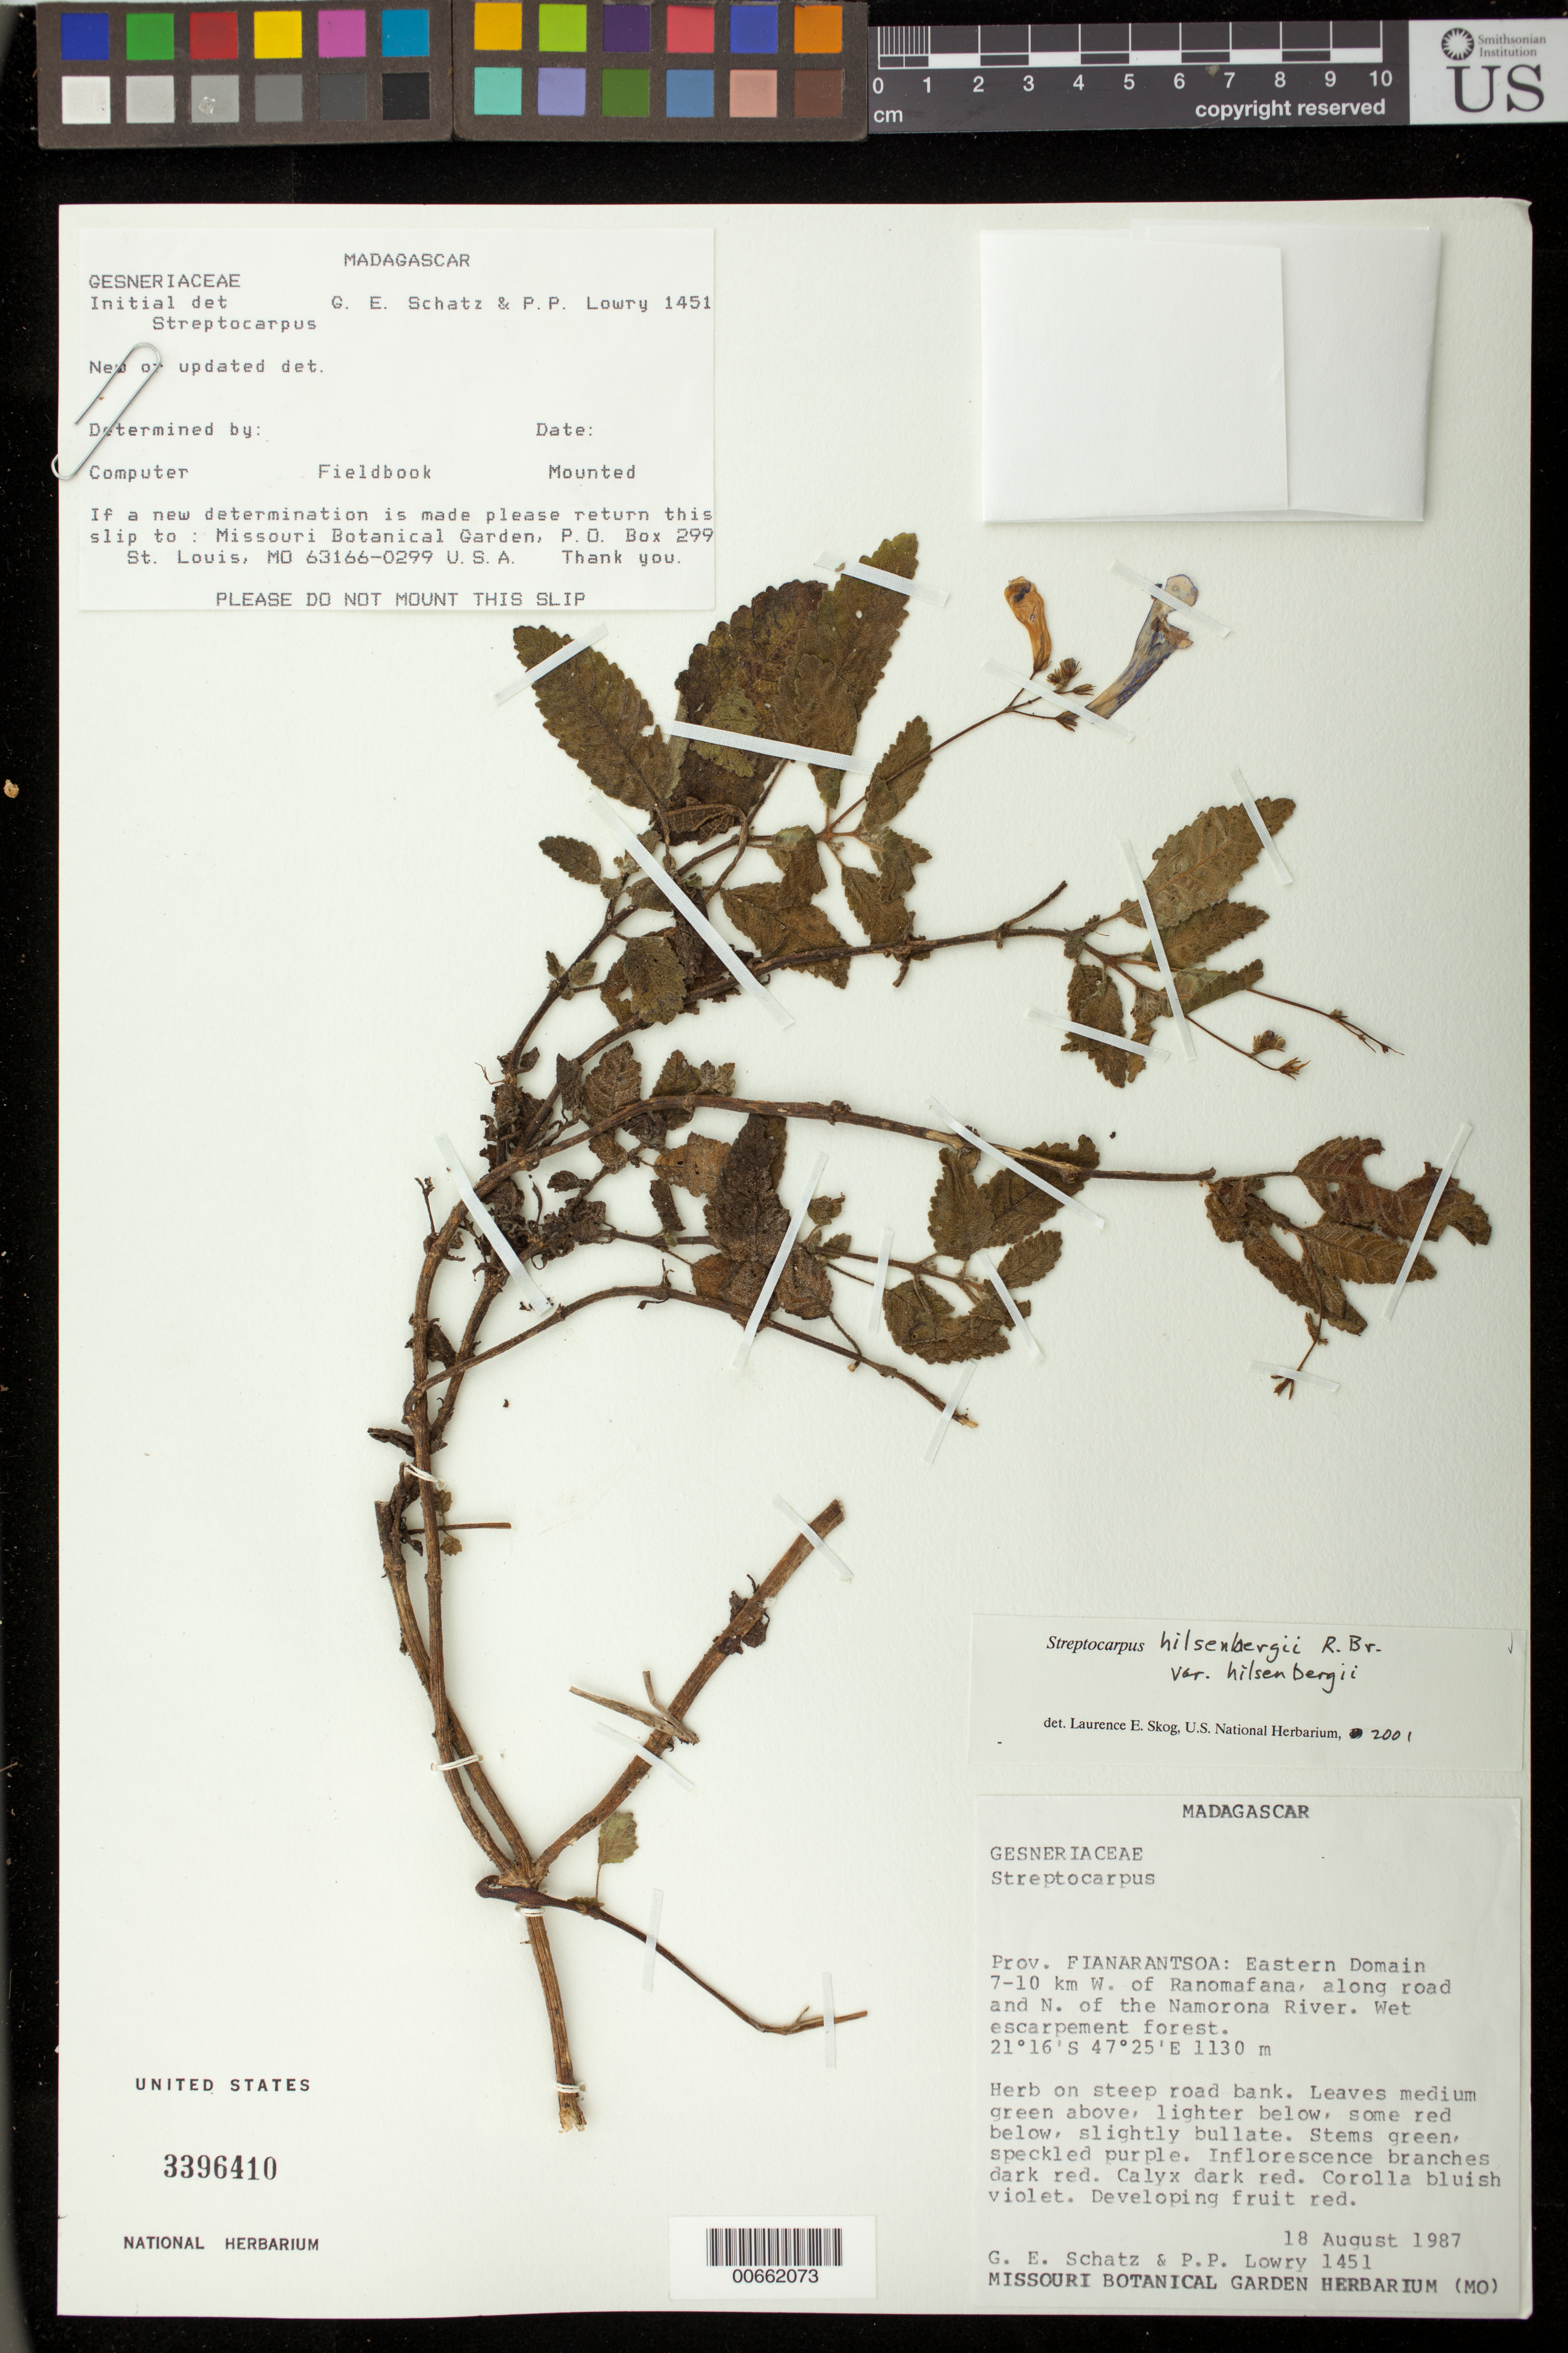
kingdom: Plantae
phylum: Tracheophyta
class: Magnoliopsida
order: Lamiales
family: Gesneriaceae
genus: Streptocarpus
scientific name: Streptocarpus hilsenbergii var. hilsenbergii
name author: R. Br.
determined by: Skog, Laurence E.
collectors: G. Schatz & P. P. Lowry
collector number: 1451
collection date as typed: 18 Aug 1987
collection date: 1987-08-18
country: Madagascar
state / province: Vatovavy Fitovinany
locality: Eastern Domain 7-10 km W of Ranomafana, along road and N of the Namorona River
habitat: Wet escarpment forest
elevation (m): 1130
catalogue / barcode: US 3396410